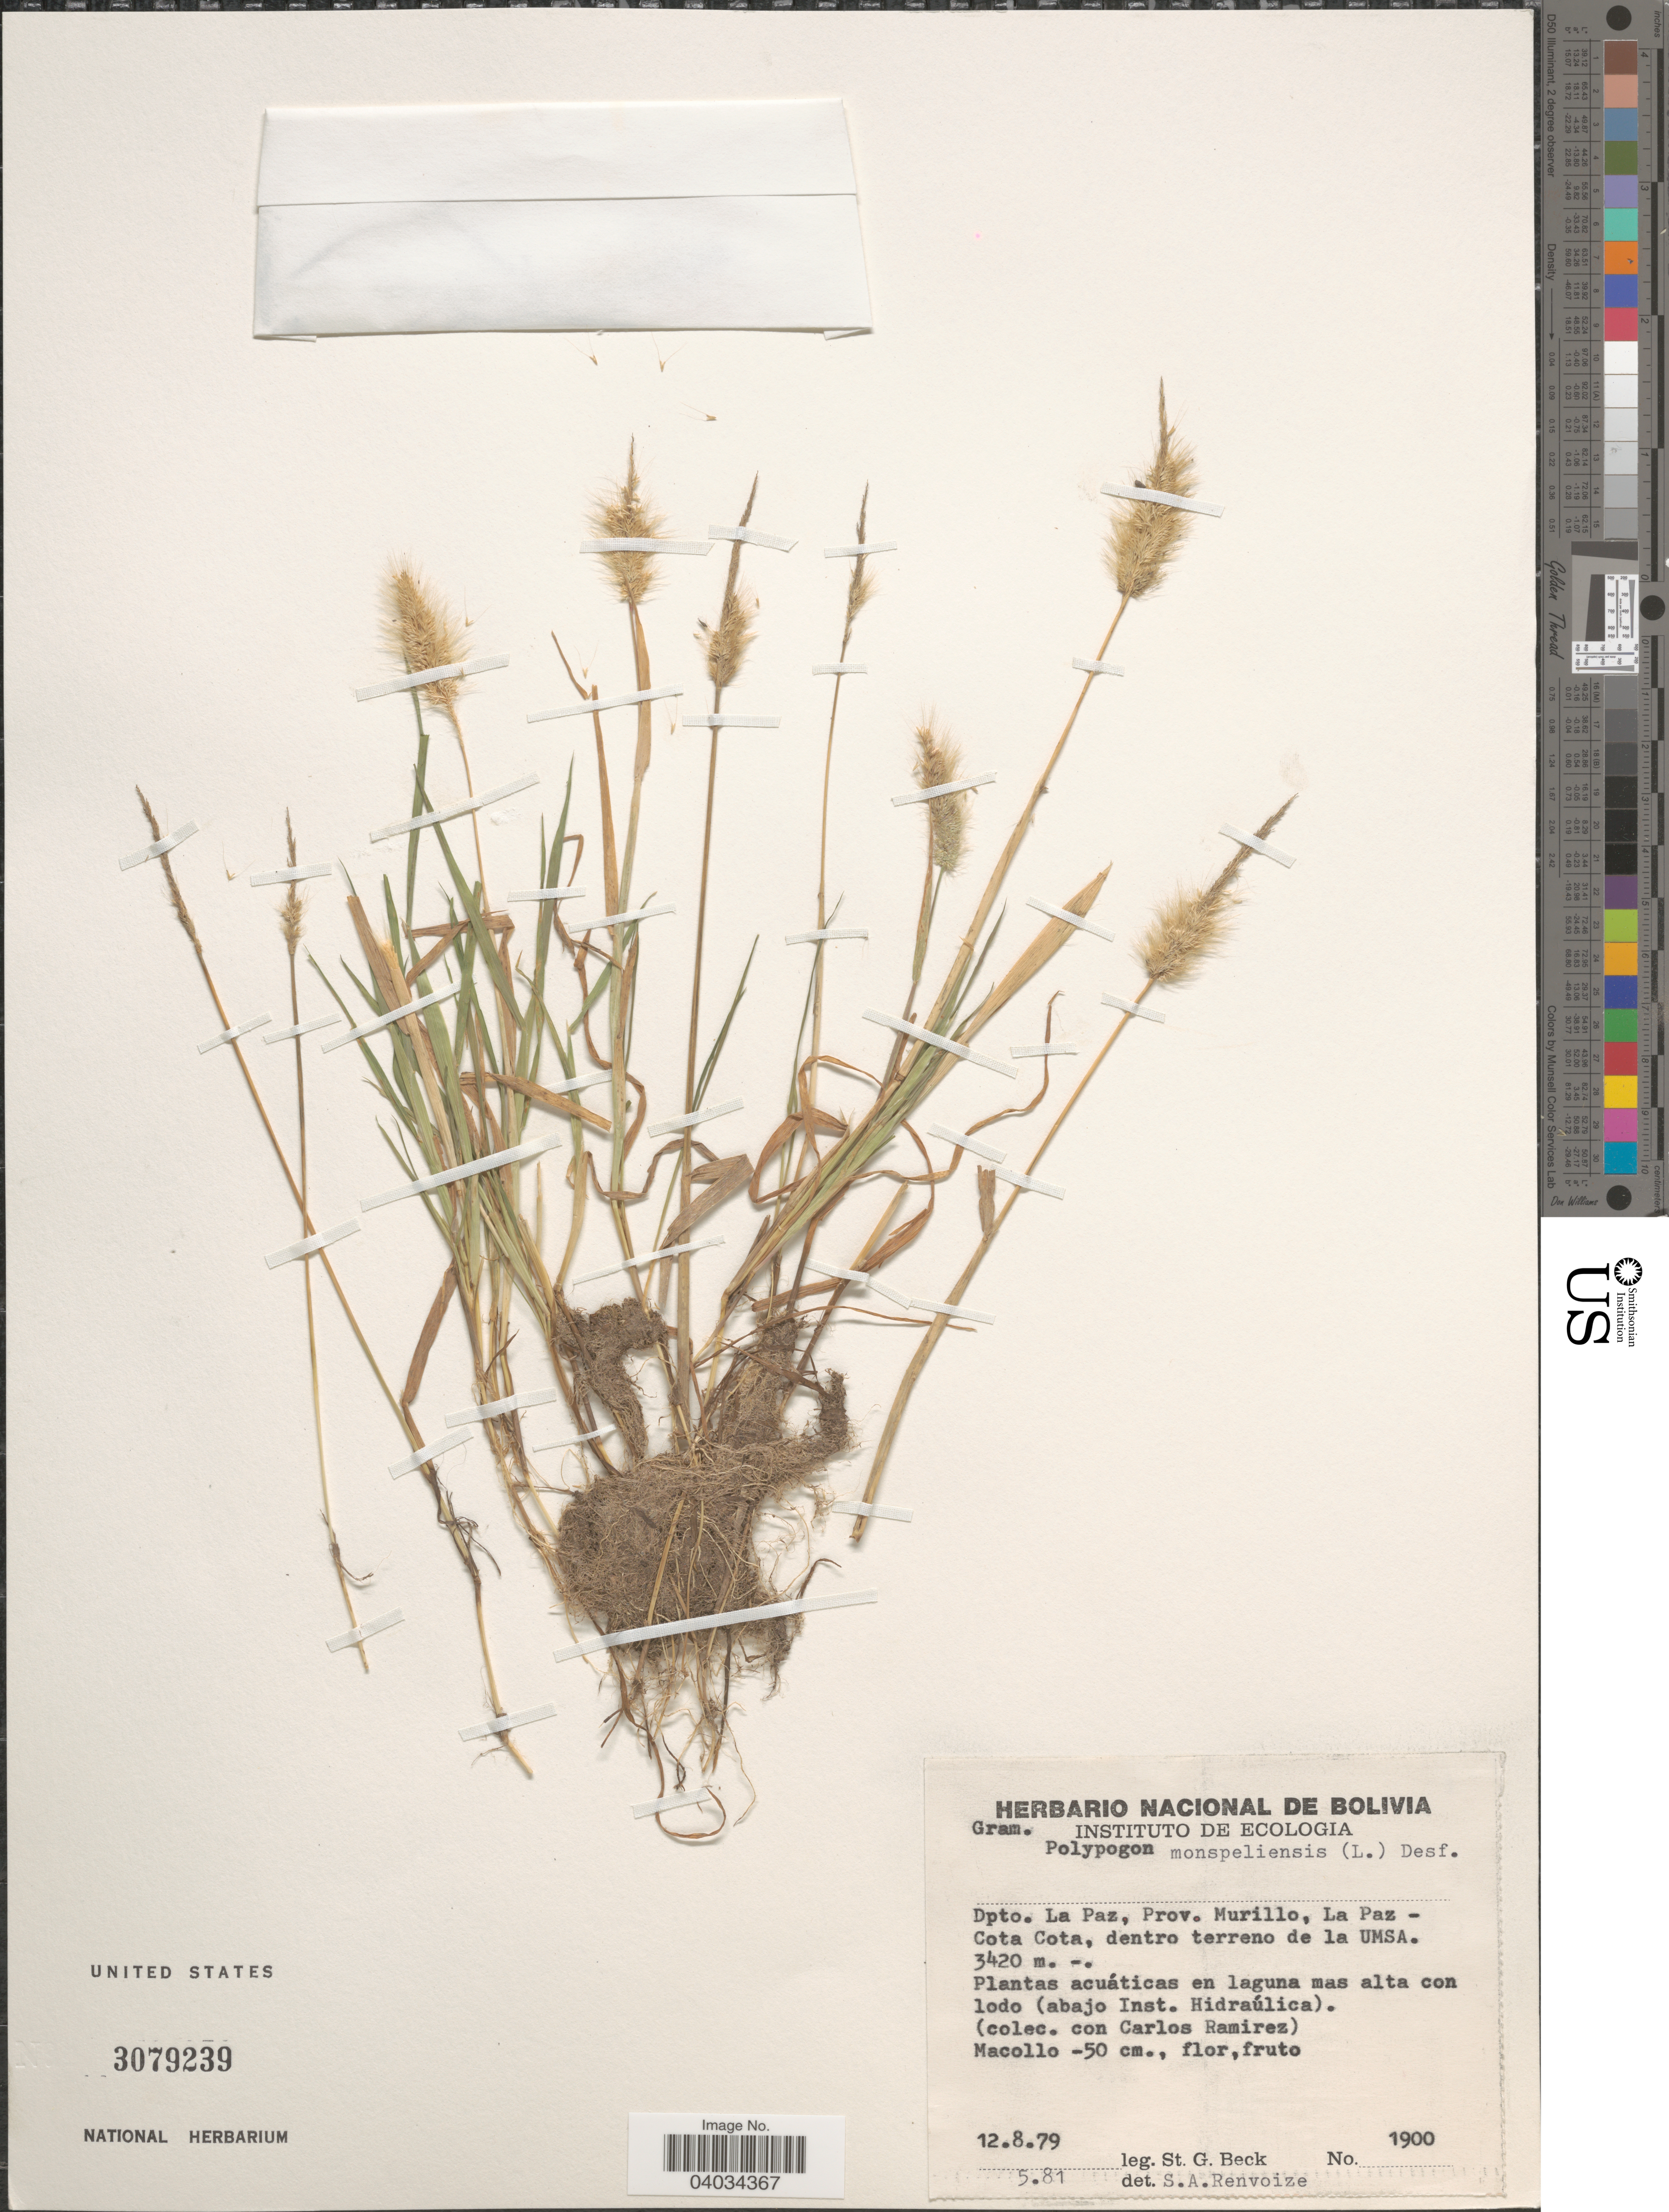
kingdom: Plantae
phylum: Tracheophyta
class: Liliopsida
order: Poales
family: Poaceae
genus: Polypogon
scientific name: Polypogon monspeliensis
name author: (L.) Desf.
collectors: S. G. Beck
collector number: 1900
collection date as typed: Transcribed d/m/y: 12/8/79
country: Bolivia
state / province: La Paz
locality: Dpto. La Paz, Prov. Murillo, La Paz - Cota Cota, dentro terreno de la UMSA. Plantas acuáticas en laguna mas alta con lodo (abajo Inst. Hidraúlica).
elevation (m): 3420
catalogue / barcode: US 3079239